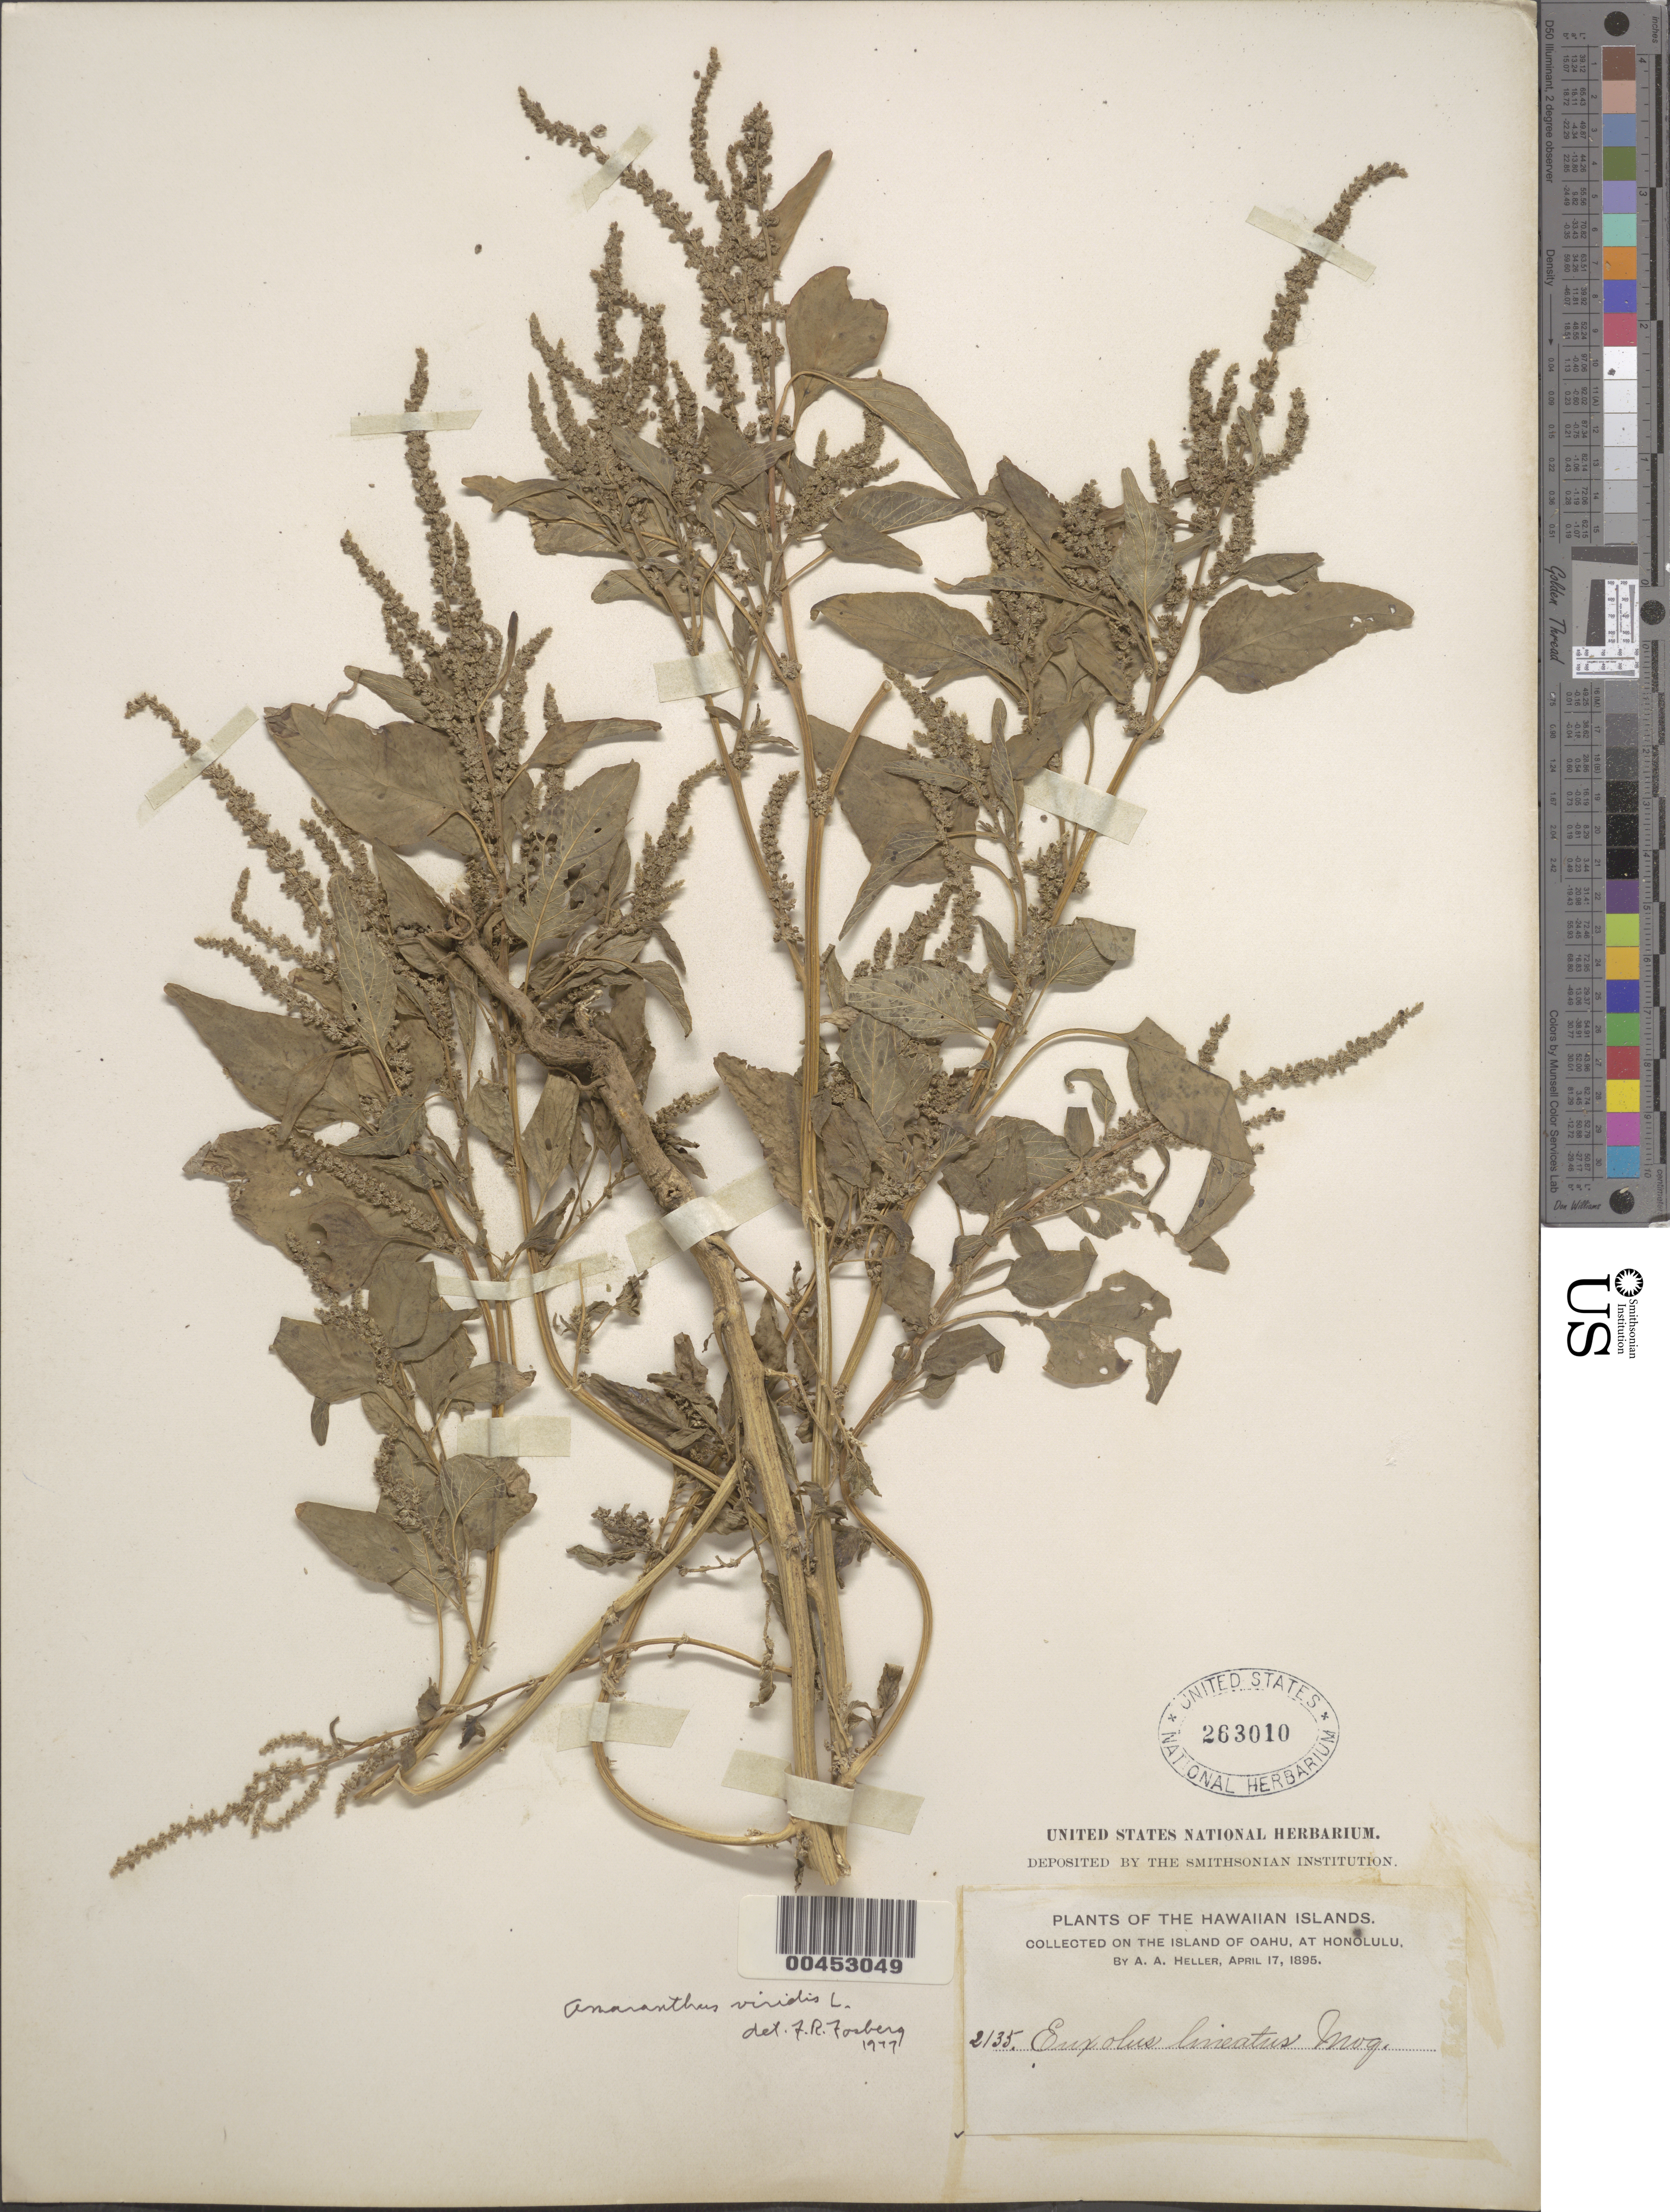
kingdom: Plantae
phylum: Tracheophyta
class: Magnoliopsida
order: Caryophyllales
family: Amaranthaceae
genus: Amaranthus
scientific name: Amaranthus viridis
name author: L.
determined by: Fosberg, F. R.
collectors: A. A. Heller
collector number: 2135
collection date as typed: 17 Apr 1895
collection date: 1895-04-17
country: United States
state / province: Hawaii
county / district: Honolulu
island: Oahu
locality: at Honolulu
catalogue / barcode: US 263010